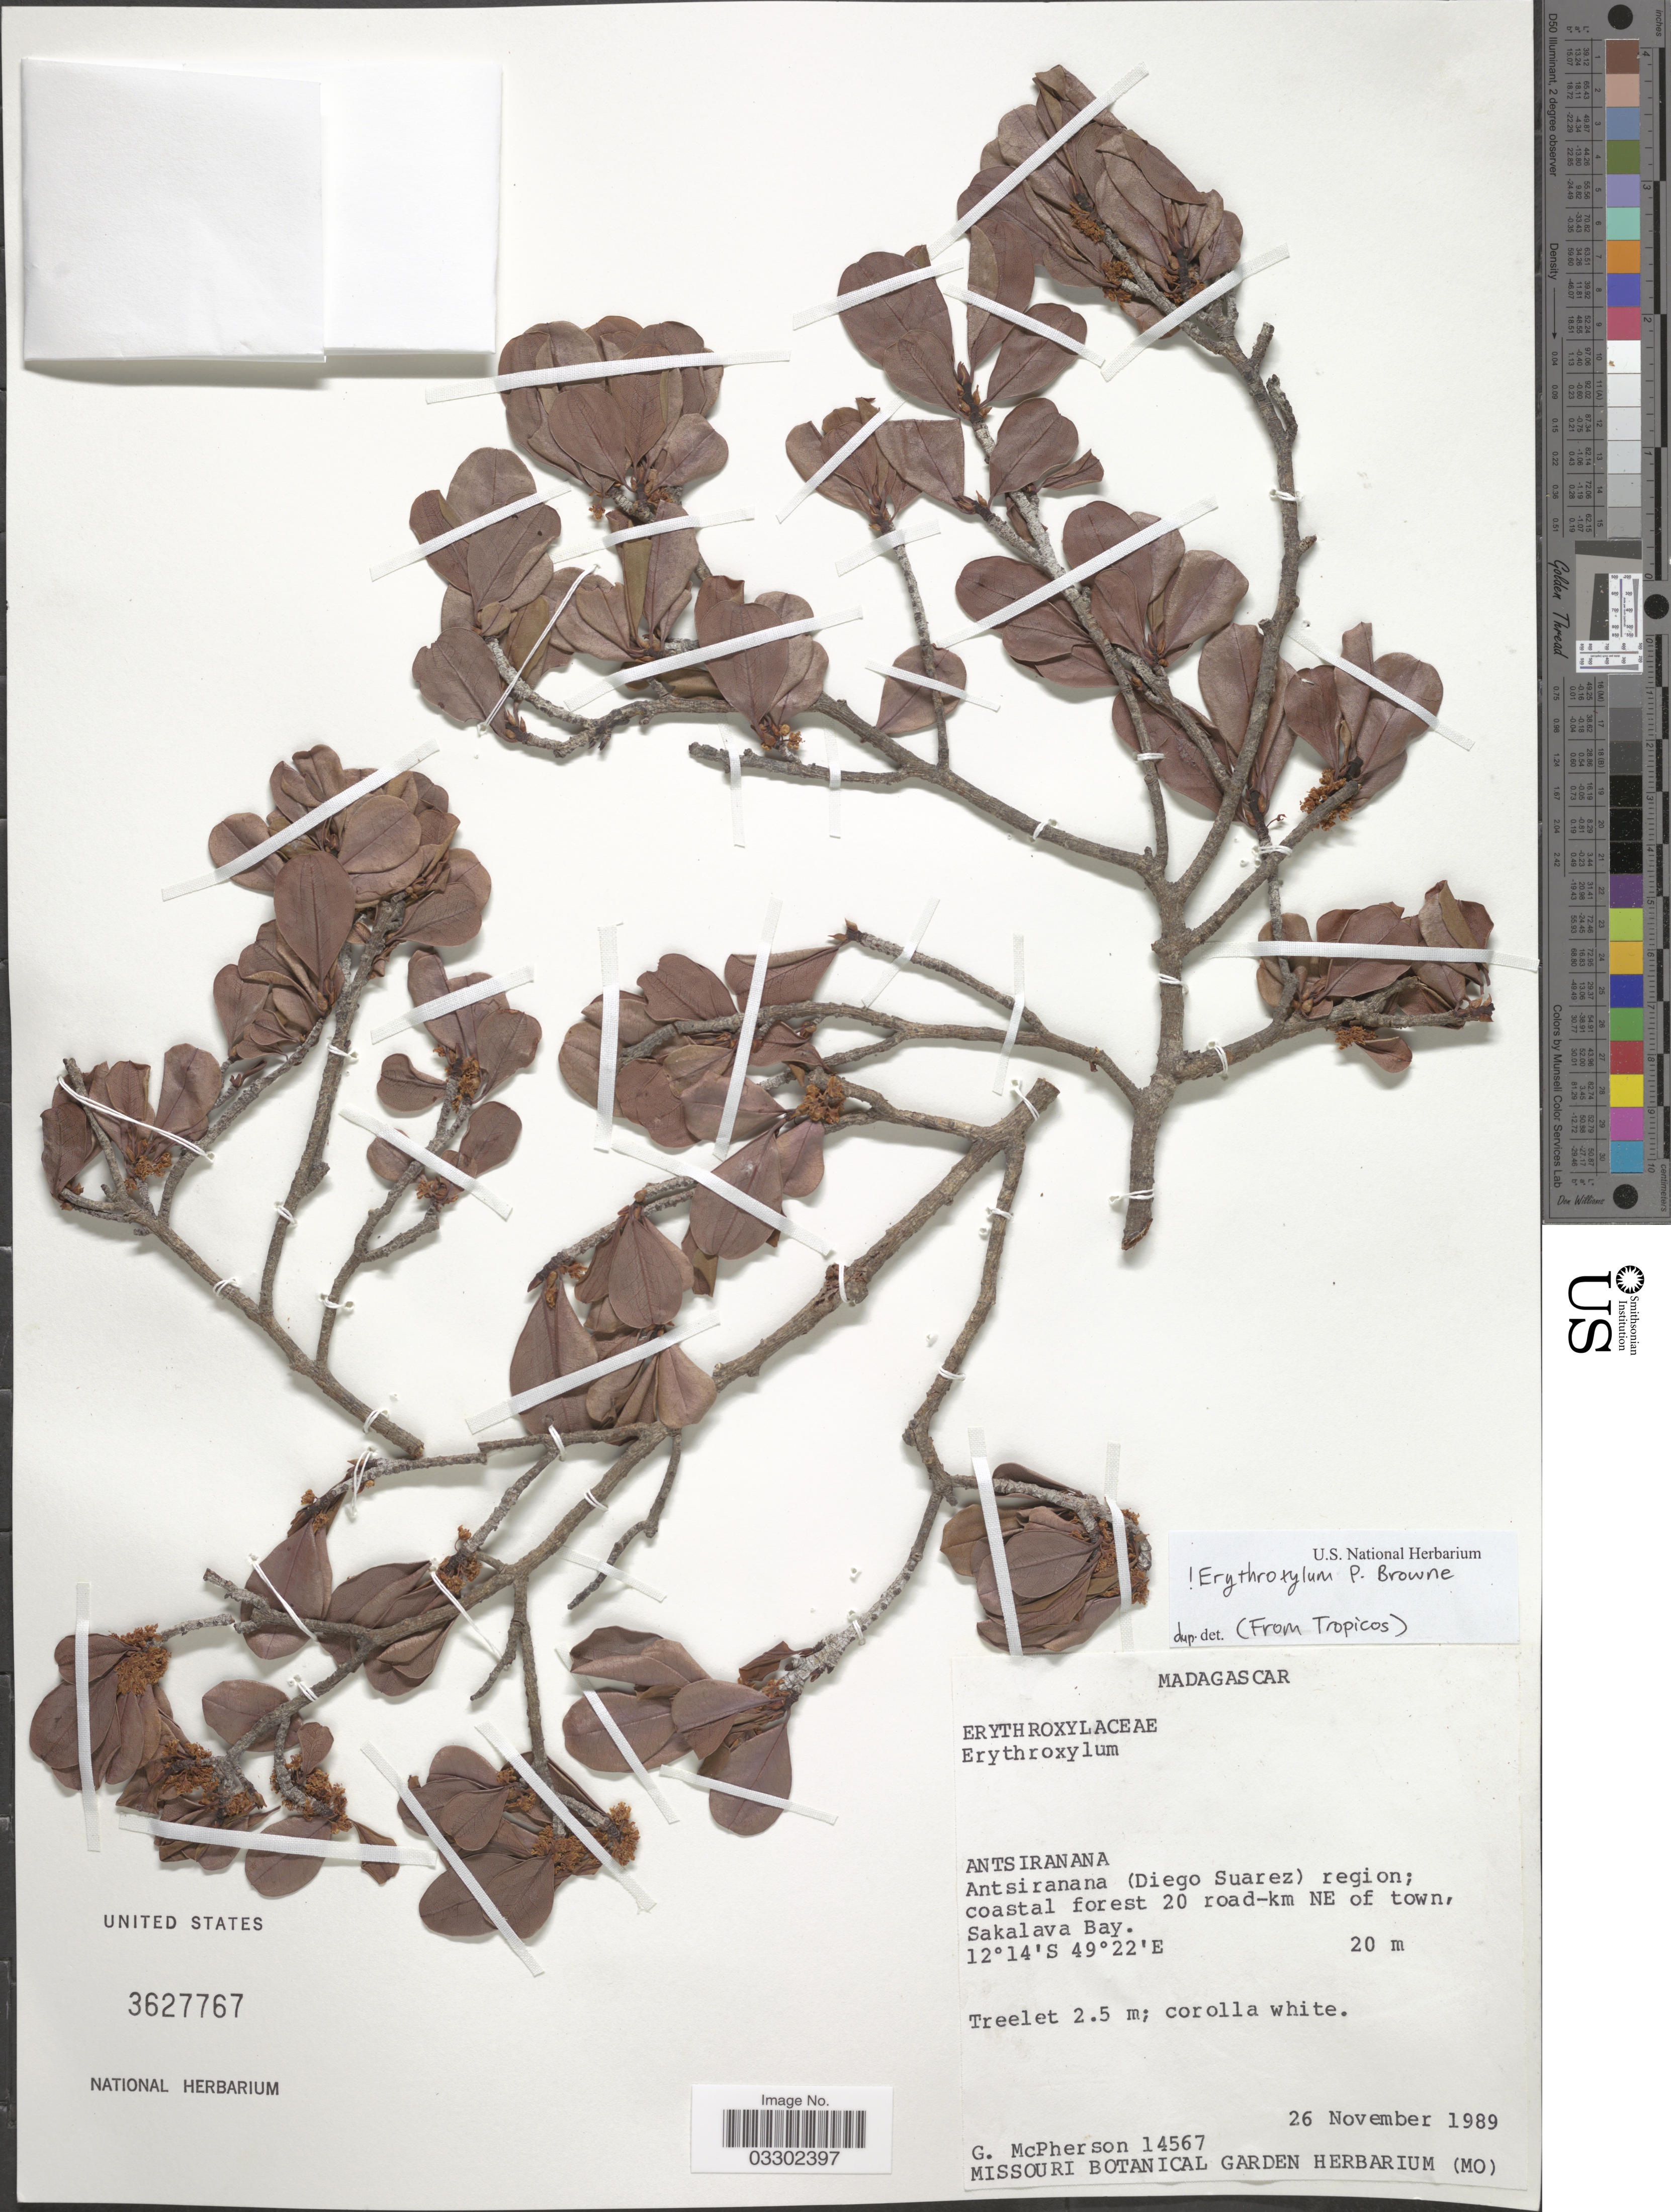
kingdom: Plantae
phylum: Tracheophyta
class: Magnoliopsida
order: Malpighiales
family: Erythroxylaceae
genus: Erythroxylum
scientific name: Erythroxylum sp.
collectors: G. McPherson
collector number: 14567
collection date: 1989-11-26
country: Madagascar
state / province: Diana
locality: Antsiranana (Diego Suarez) region; coastal forest 20 road-km NE of town, Sakalava Bay.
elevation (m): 20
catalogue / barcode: US 3627767